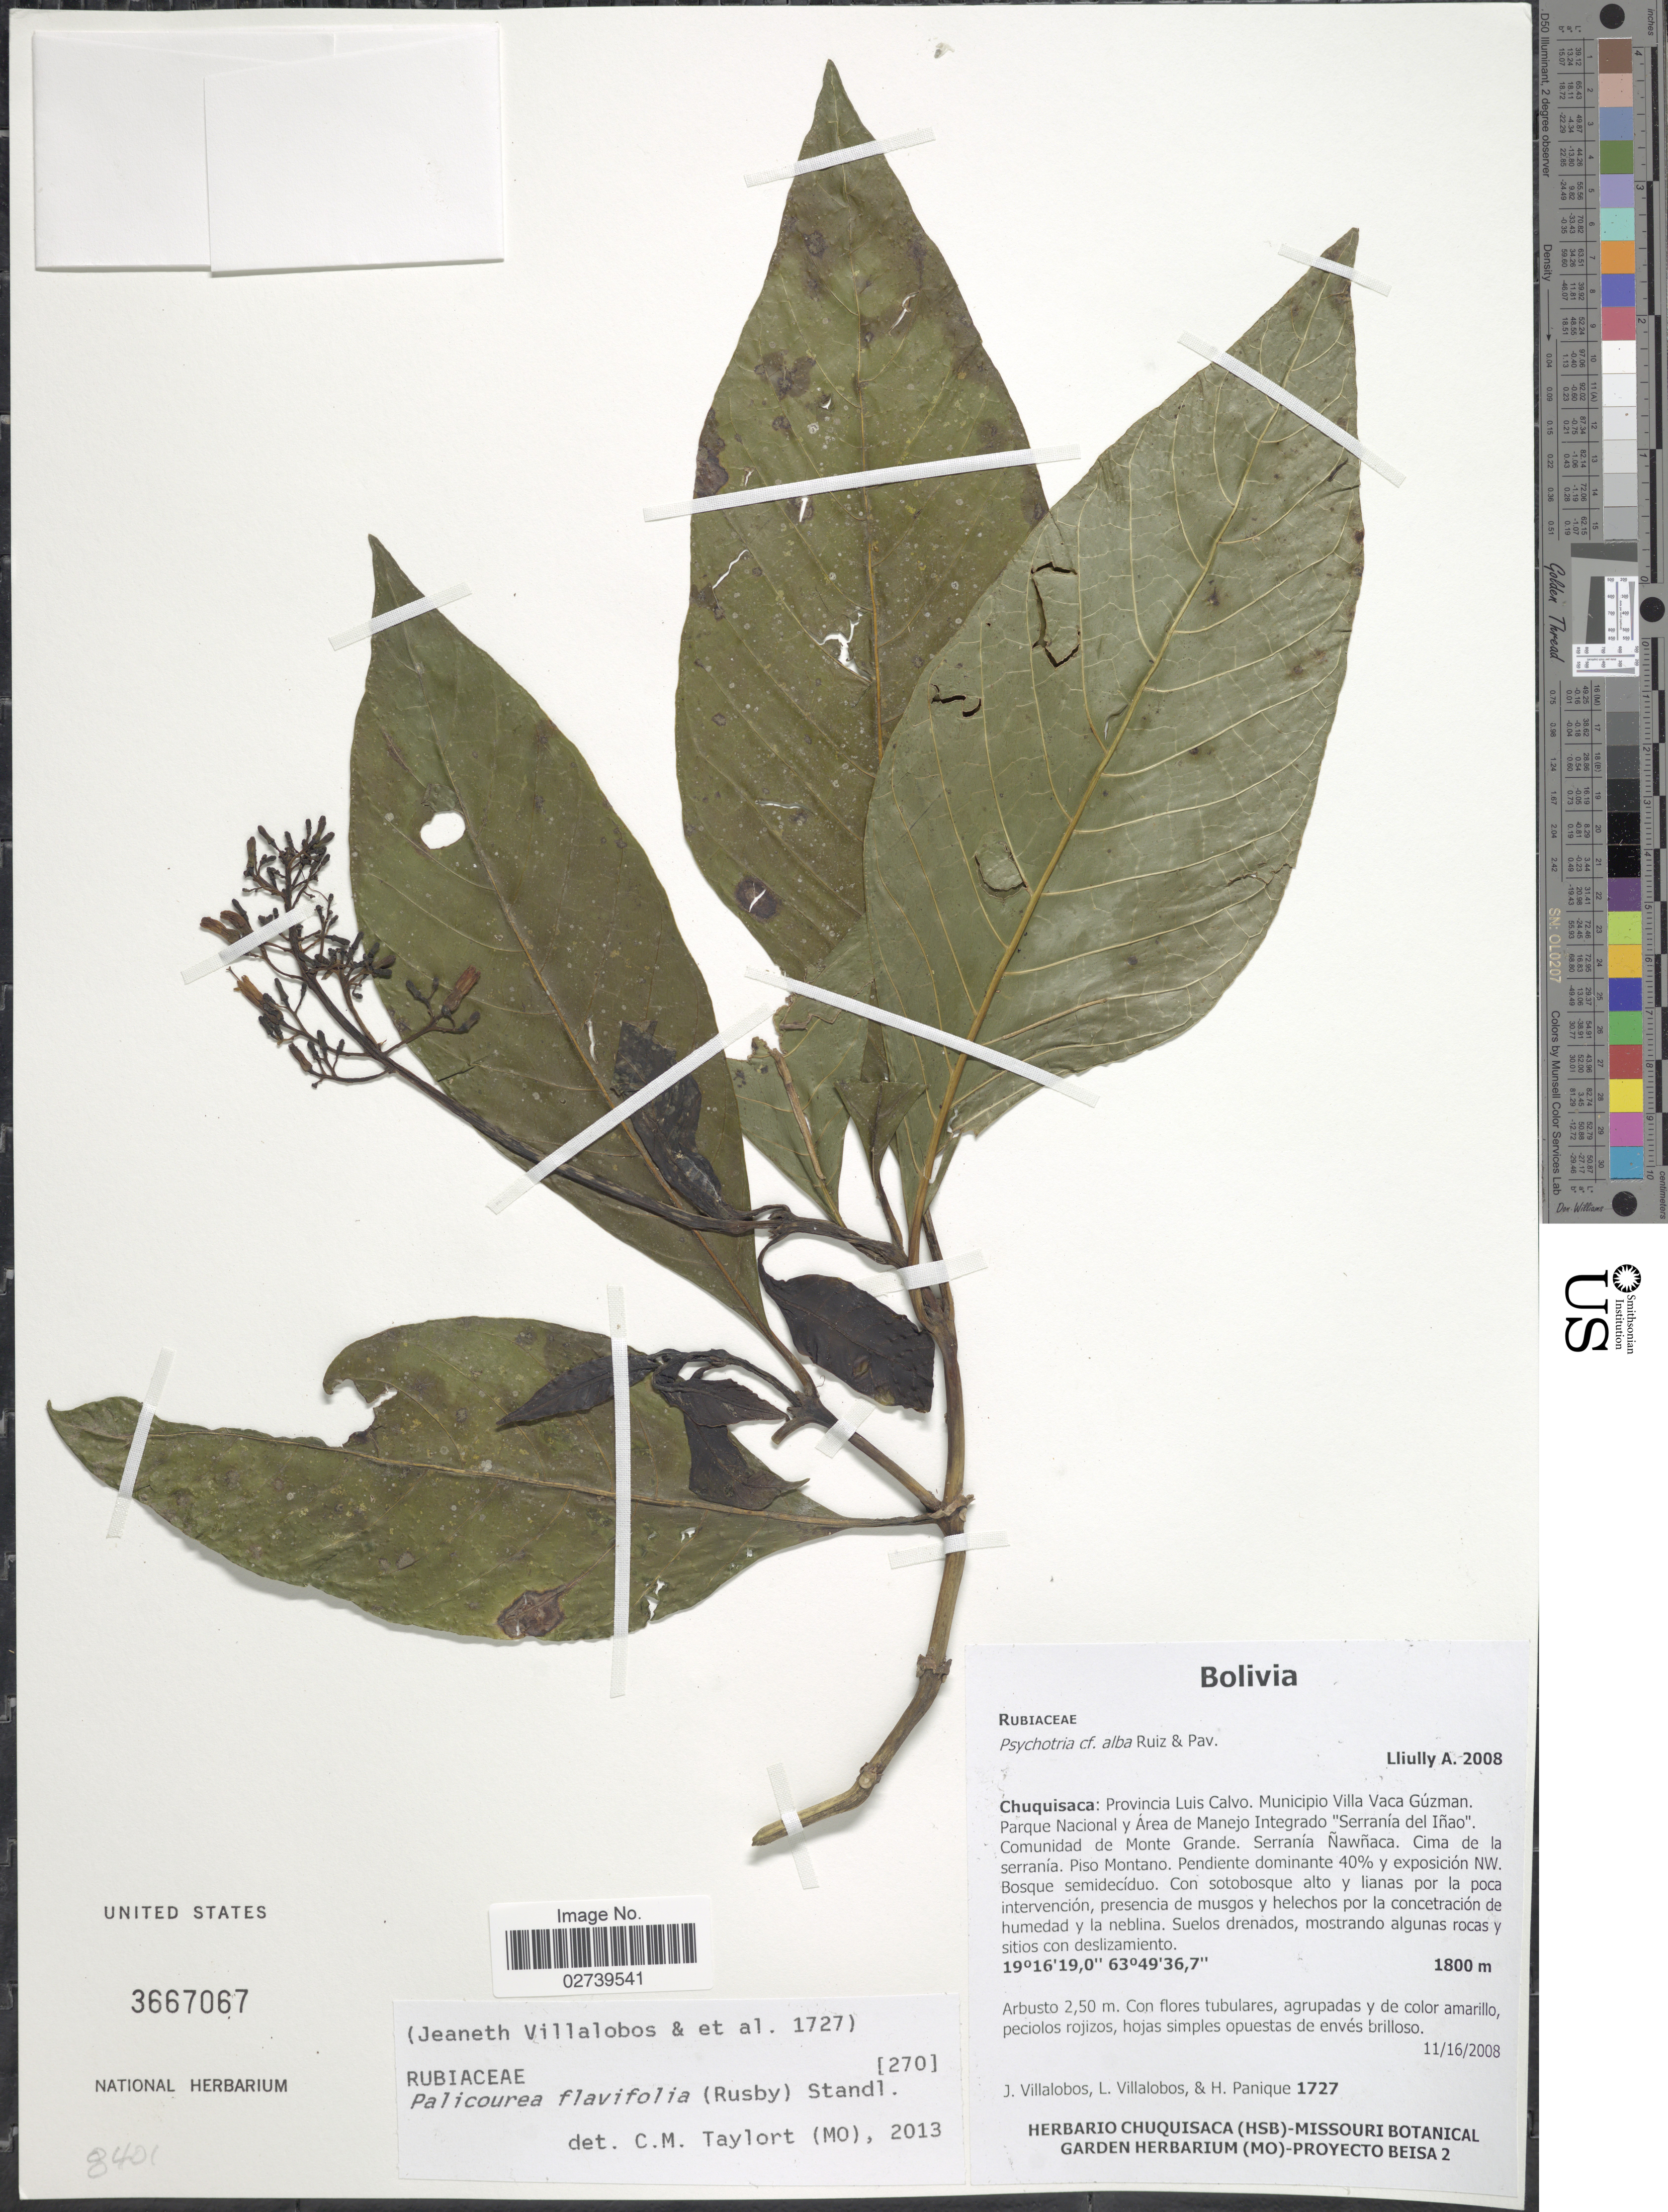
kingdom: Plantae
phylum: Tracheophyta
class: Magnoliopsida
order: Gentianales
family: Rubiaceae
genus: Palicourea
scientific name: Palicourea flavifolia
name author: (Rusby) Standl.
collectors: J. Villalobos, L. Villalobos & H. Panique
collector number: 1727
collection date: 2008-11-16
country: Bolivia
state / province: Chuquisaca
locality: Provincia Luis Calvo, Municipio Villa Vaca Guzman, Parque Nacional y Area de Manejo Integrado "Serrania del Inao", Comunidad de Monte Grande, Serrania Nawnaca, Cima de la serrania.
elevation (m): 1800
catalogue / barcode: US 3667067